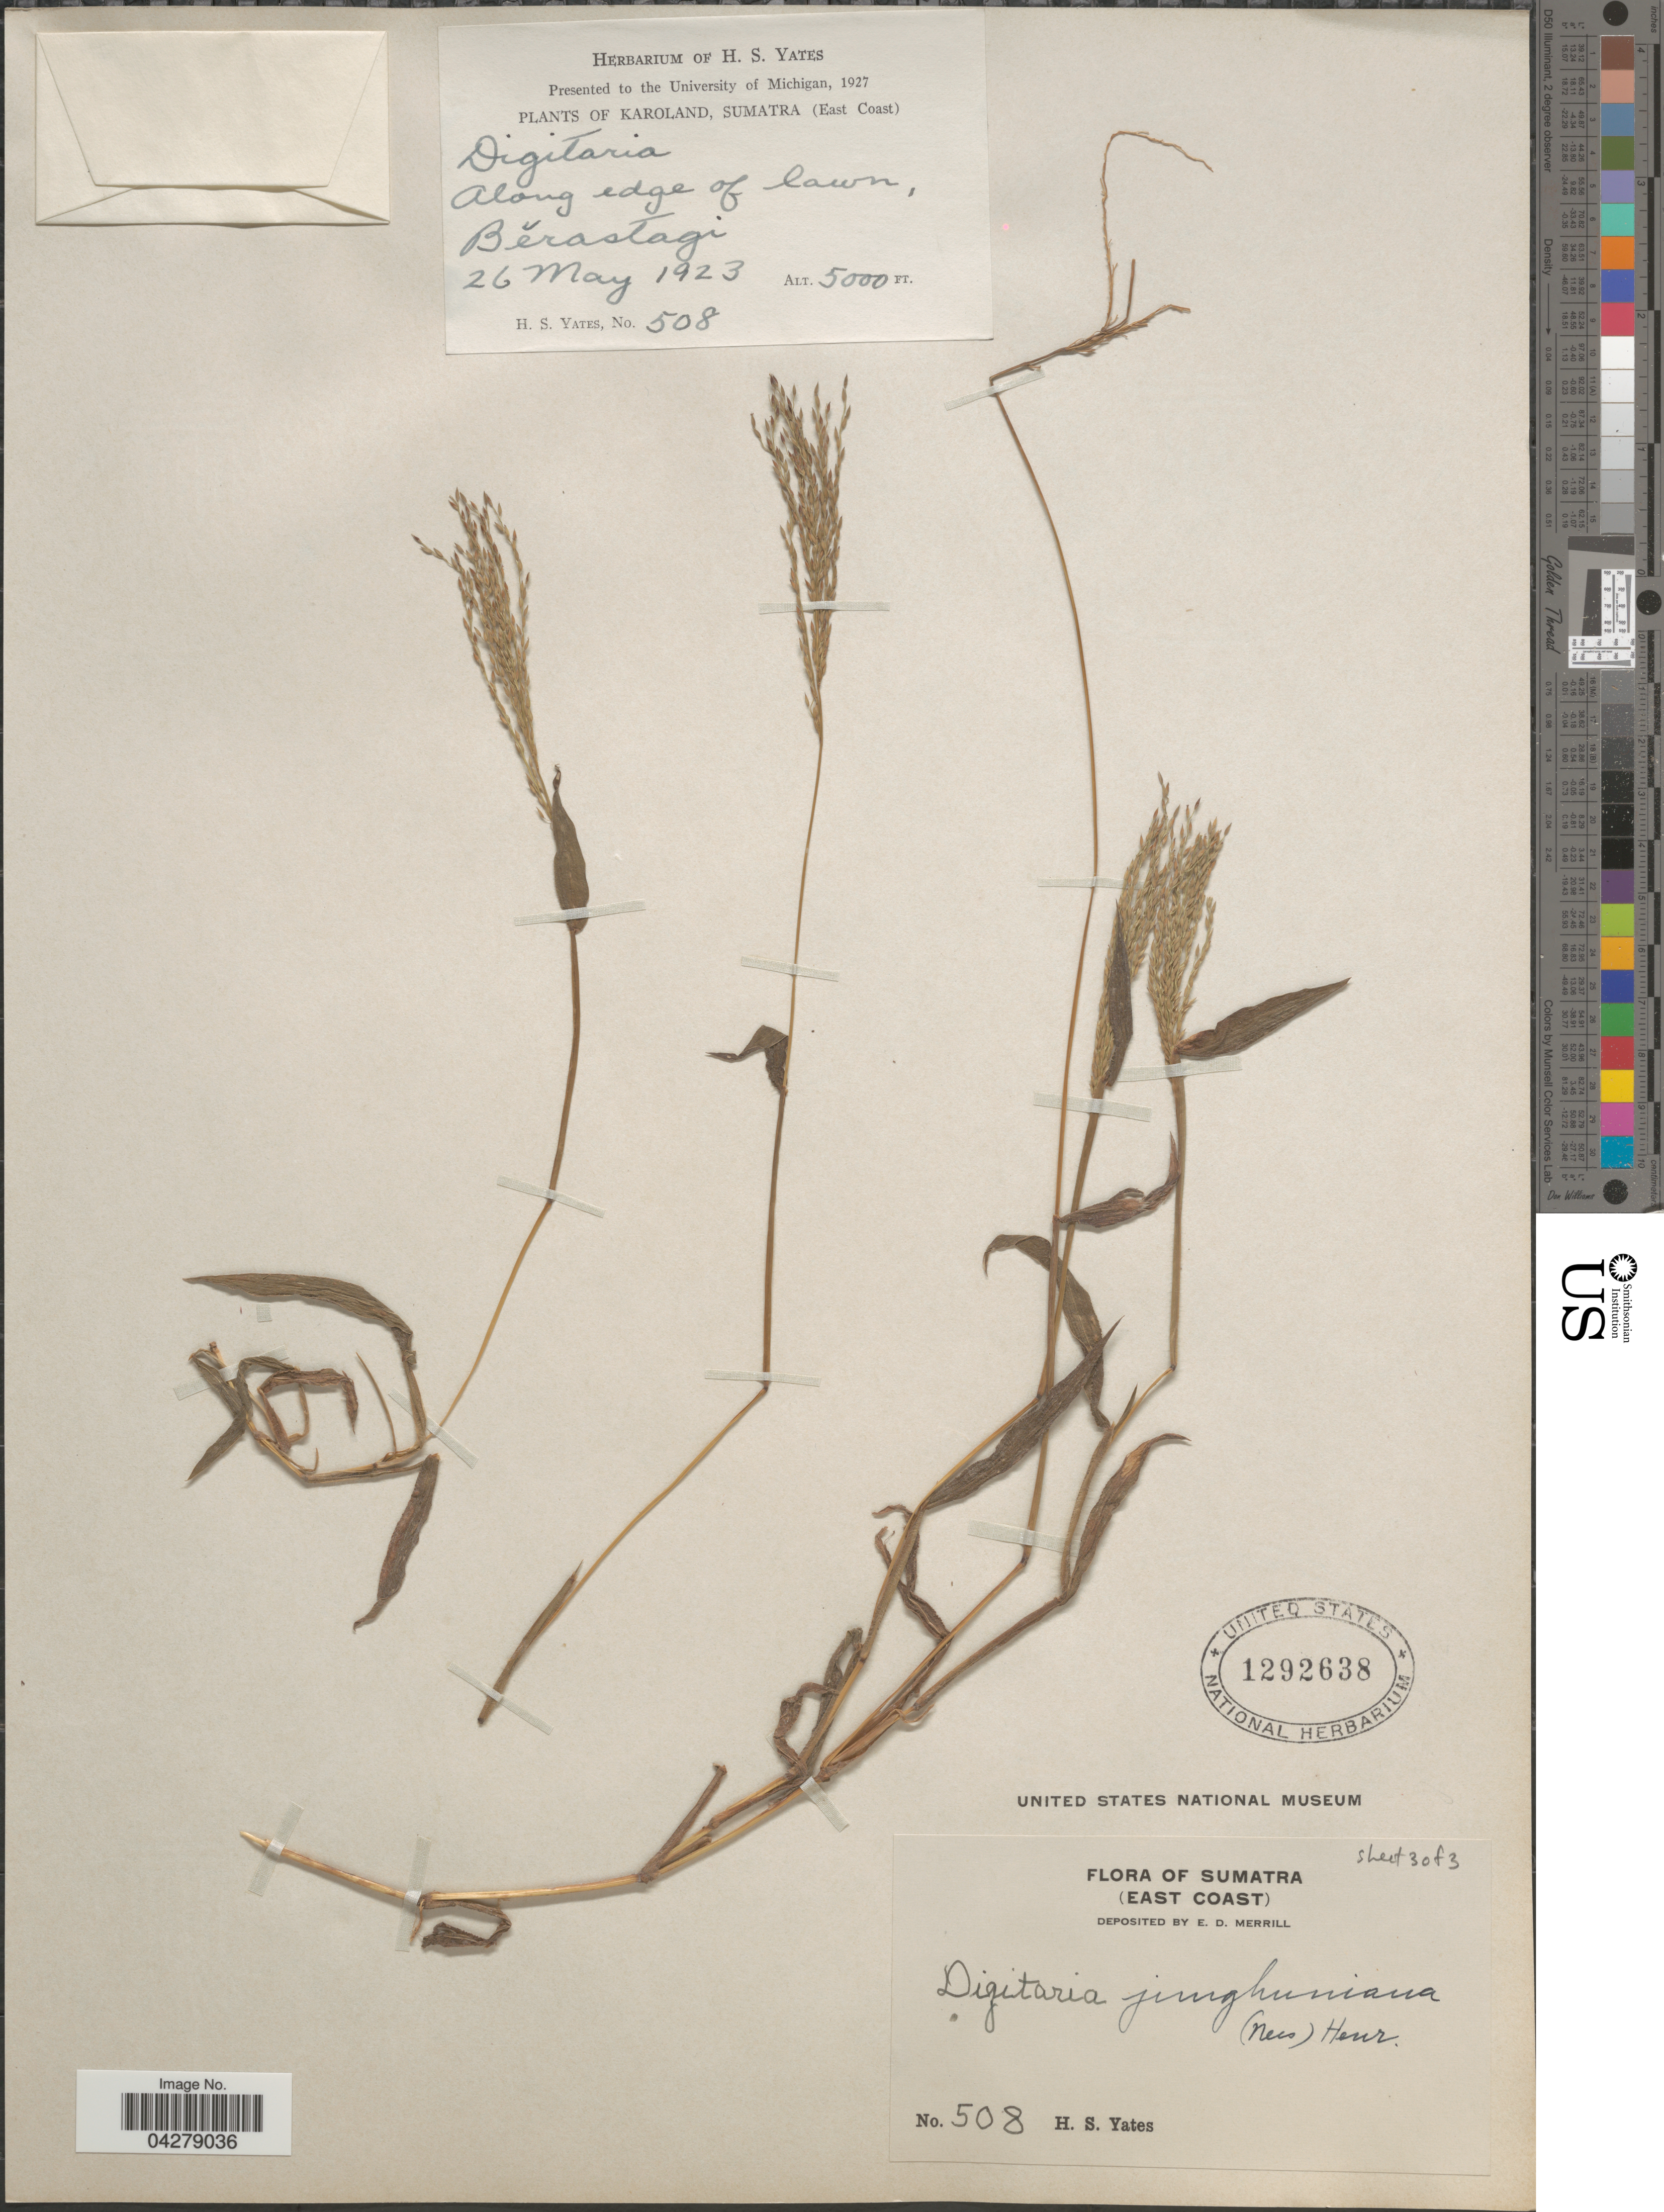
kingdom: Plantae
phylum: Tracheophyta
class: Liliopsida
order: Poales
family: Poaceae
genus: Digitaria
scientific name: Digitaria junghuhniana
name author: (Nees ex Steud.) Henr.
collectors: H. S. Yates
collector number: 508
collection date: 1923-05-26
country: Indonesia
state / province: Sumatra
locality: Karoland, (East Coast). . Along edge of lawn, Bĕrastagi.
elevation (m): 1524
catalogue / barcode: US 1292638